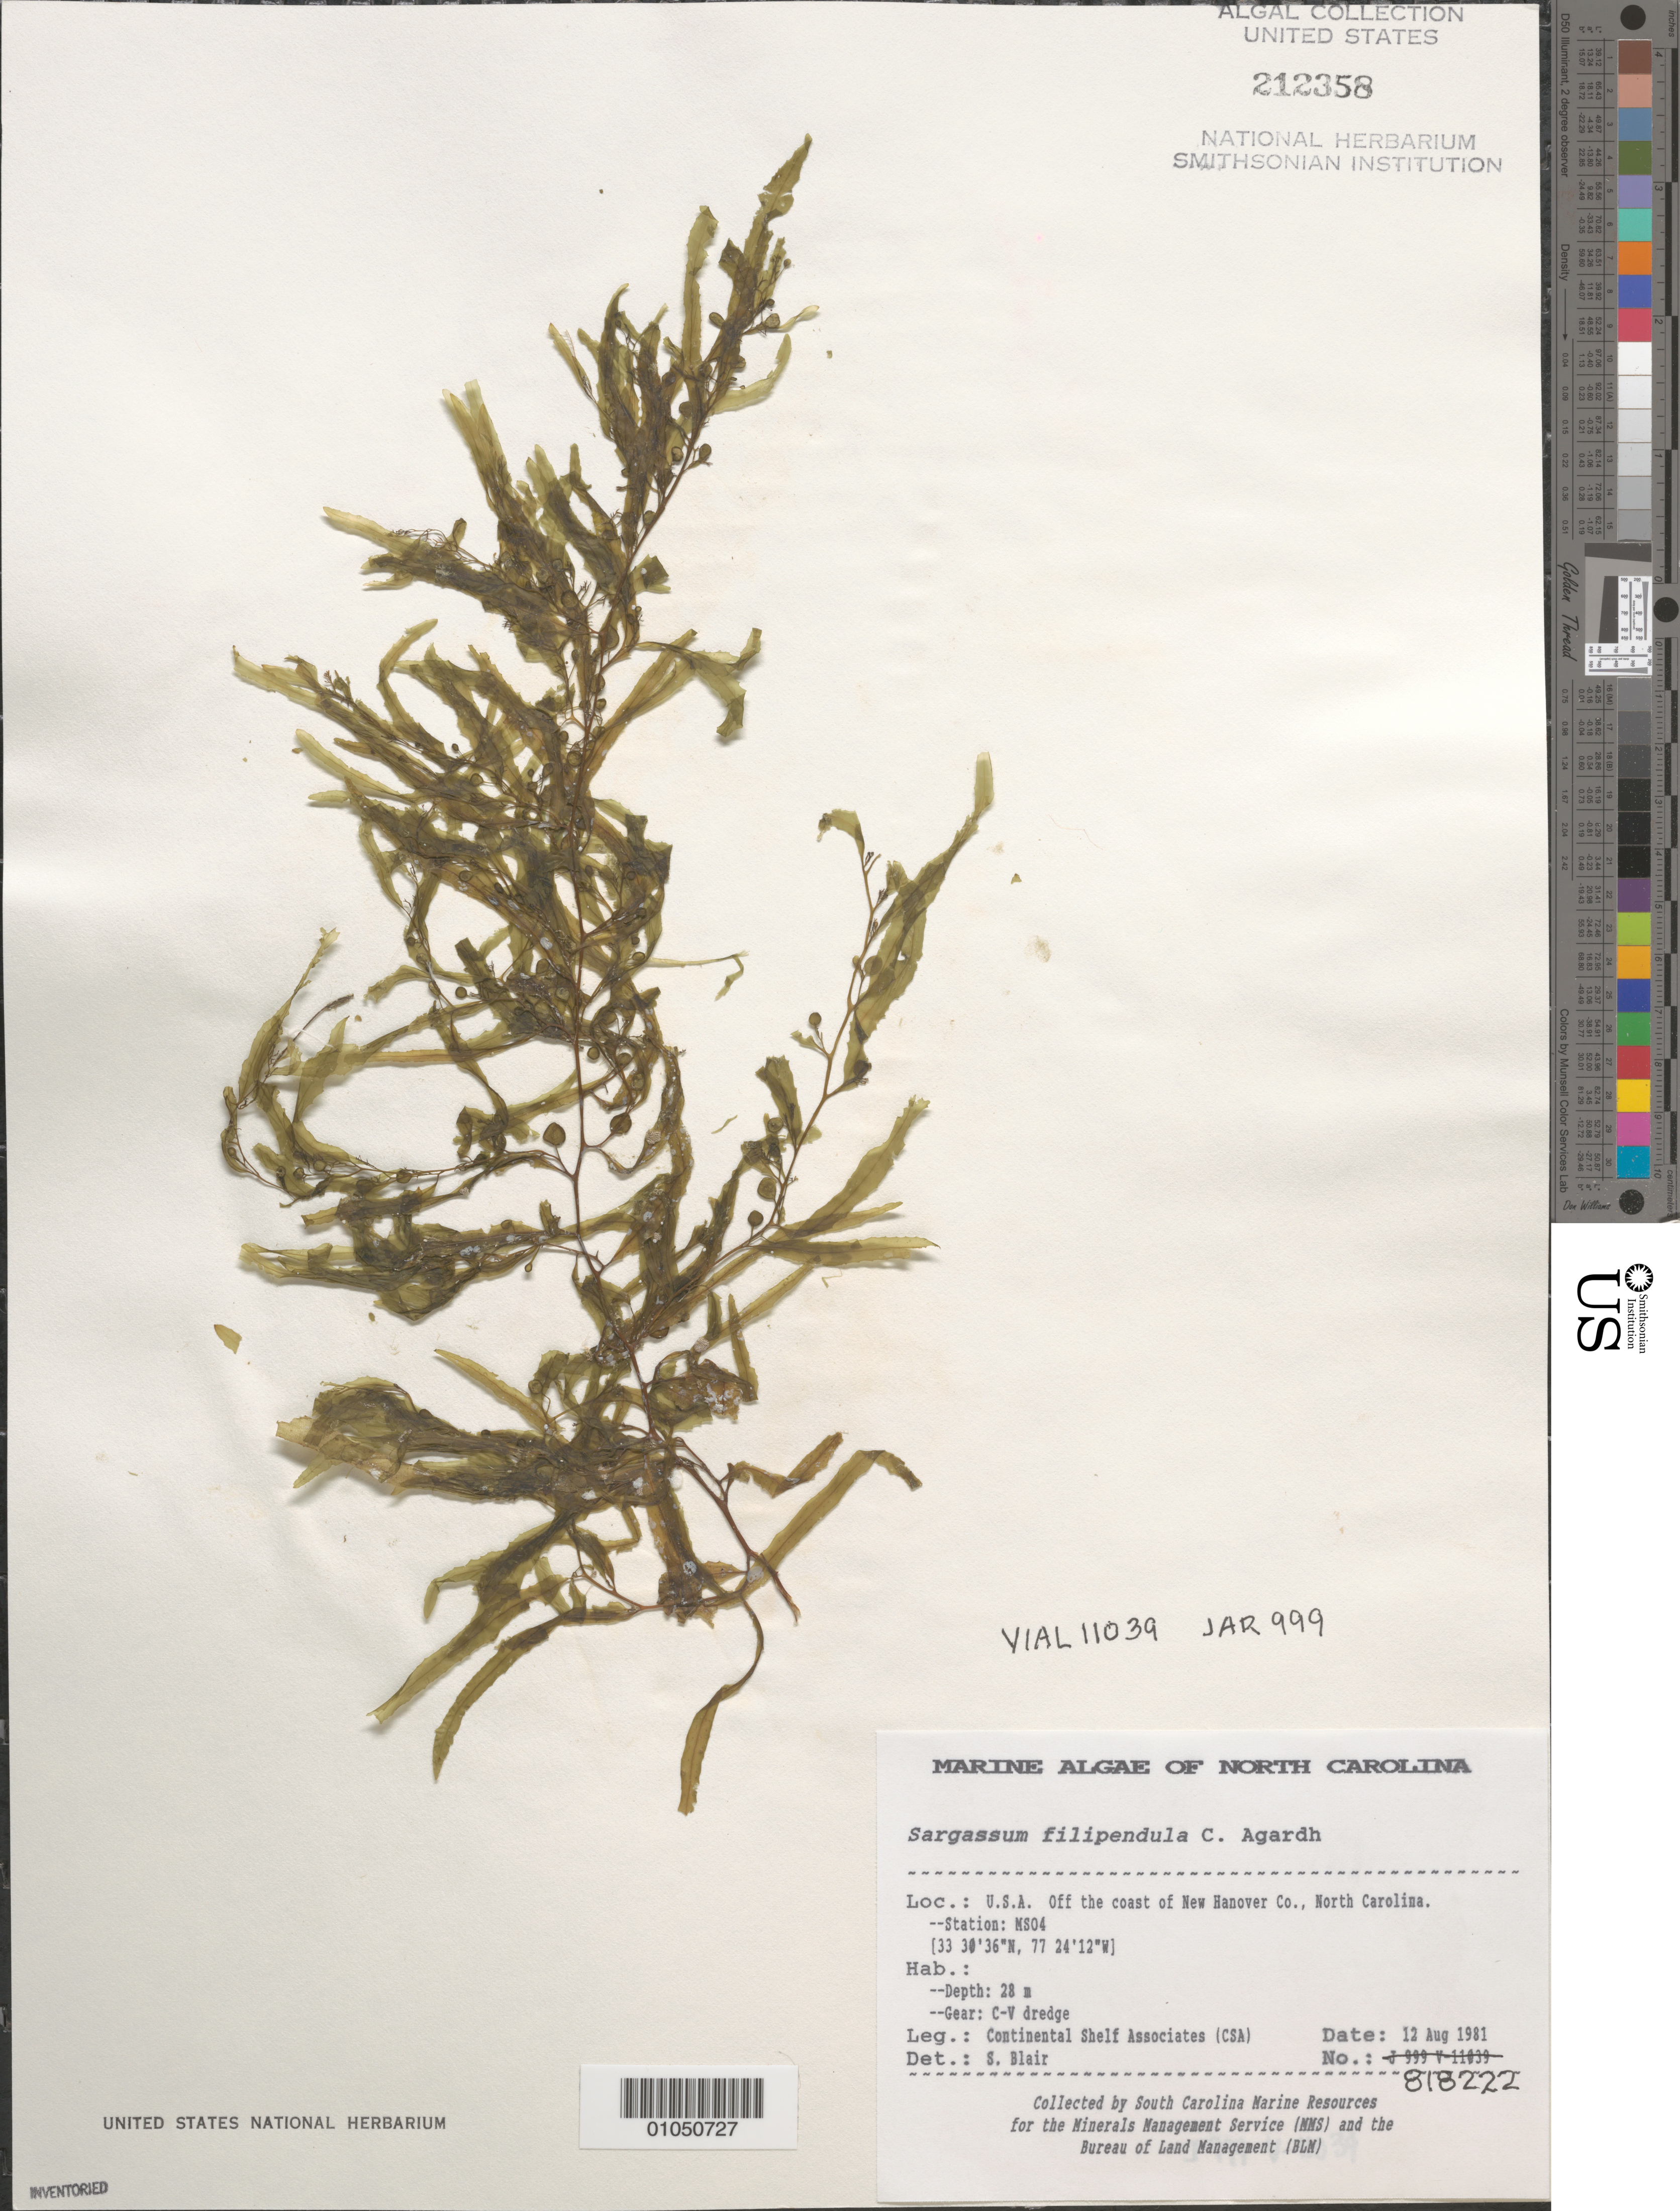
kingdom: Chromista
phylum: Ochrophyta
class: Phaeophyceae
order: Fucales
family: Sargassaceae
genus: Sargassum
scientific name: Sargassum filipendula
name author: C. Agardh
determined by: Blair, S. M.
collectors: Continental Shelf Associates for the MMS/BLM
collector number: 818222 Station MS04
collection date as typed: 12 Aug 1981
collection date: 1981-08-12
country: United States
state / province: North Carolina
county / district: New Hanover County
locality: Off coast of New Hanover County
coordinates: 33 30'36"N, 077 24'12"W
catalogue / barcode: US 212358